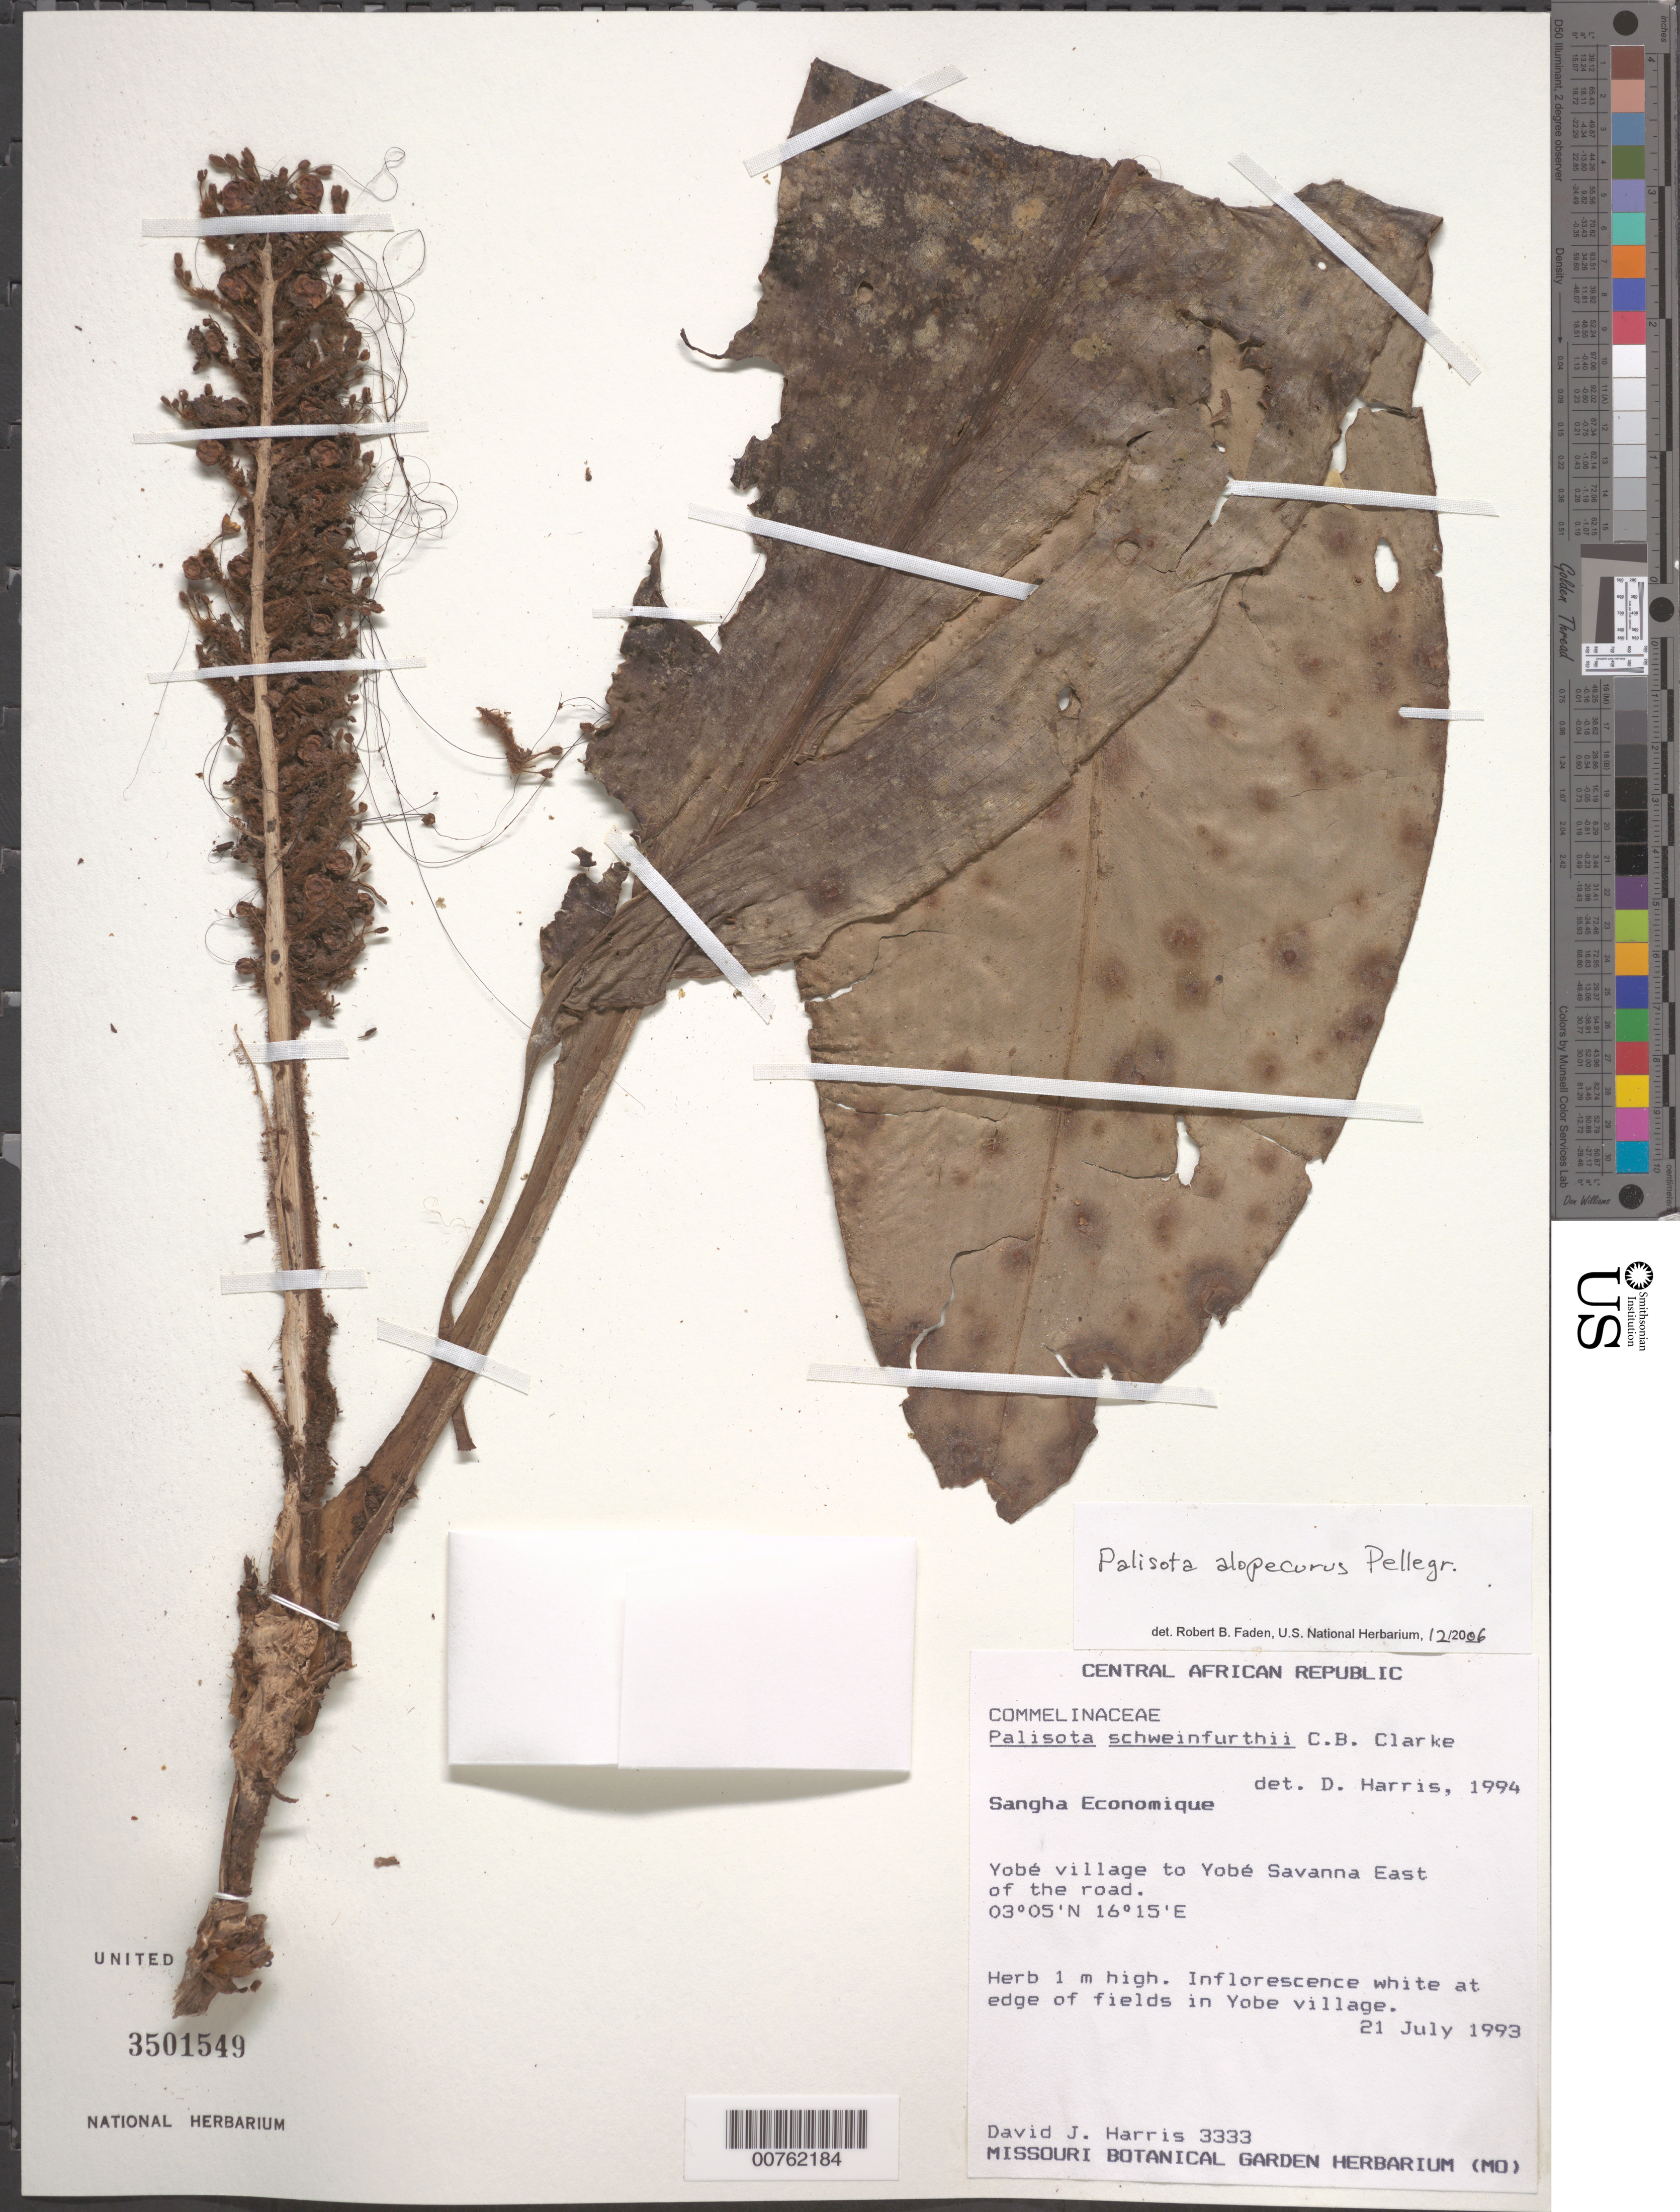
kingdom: Plantae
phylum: Tracheophyta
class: Liliopsida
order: Commelinales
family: Commelinaceae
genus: Palisota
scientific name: Palisota alopecurus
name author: Pellegr.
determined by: Faden, Robert B., (US), Smithsonian Institution - National Museum of Natural History (UNITED STATES)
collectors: D. J. Harris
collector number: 3333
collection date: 1993-07-21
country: Central African Republic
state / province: Sangha-Mbaere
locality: Yobé village to Yobé Savanna E of the road.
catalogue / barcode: US 3501549